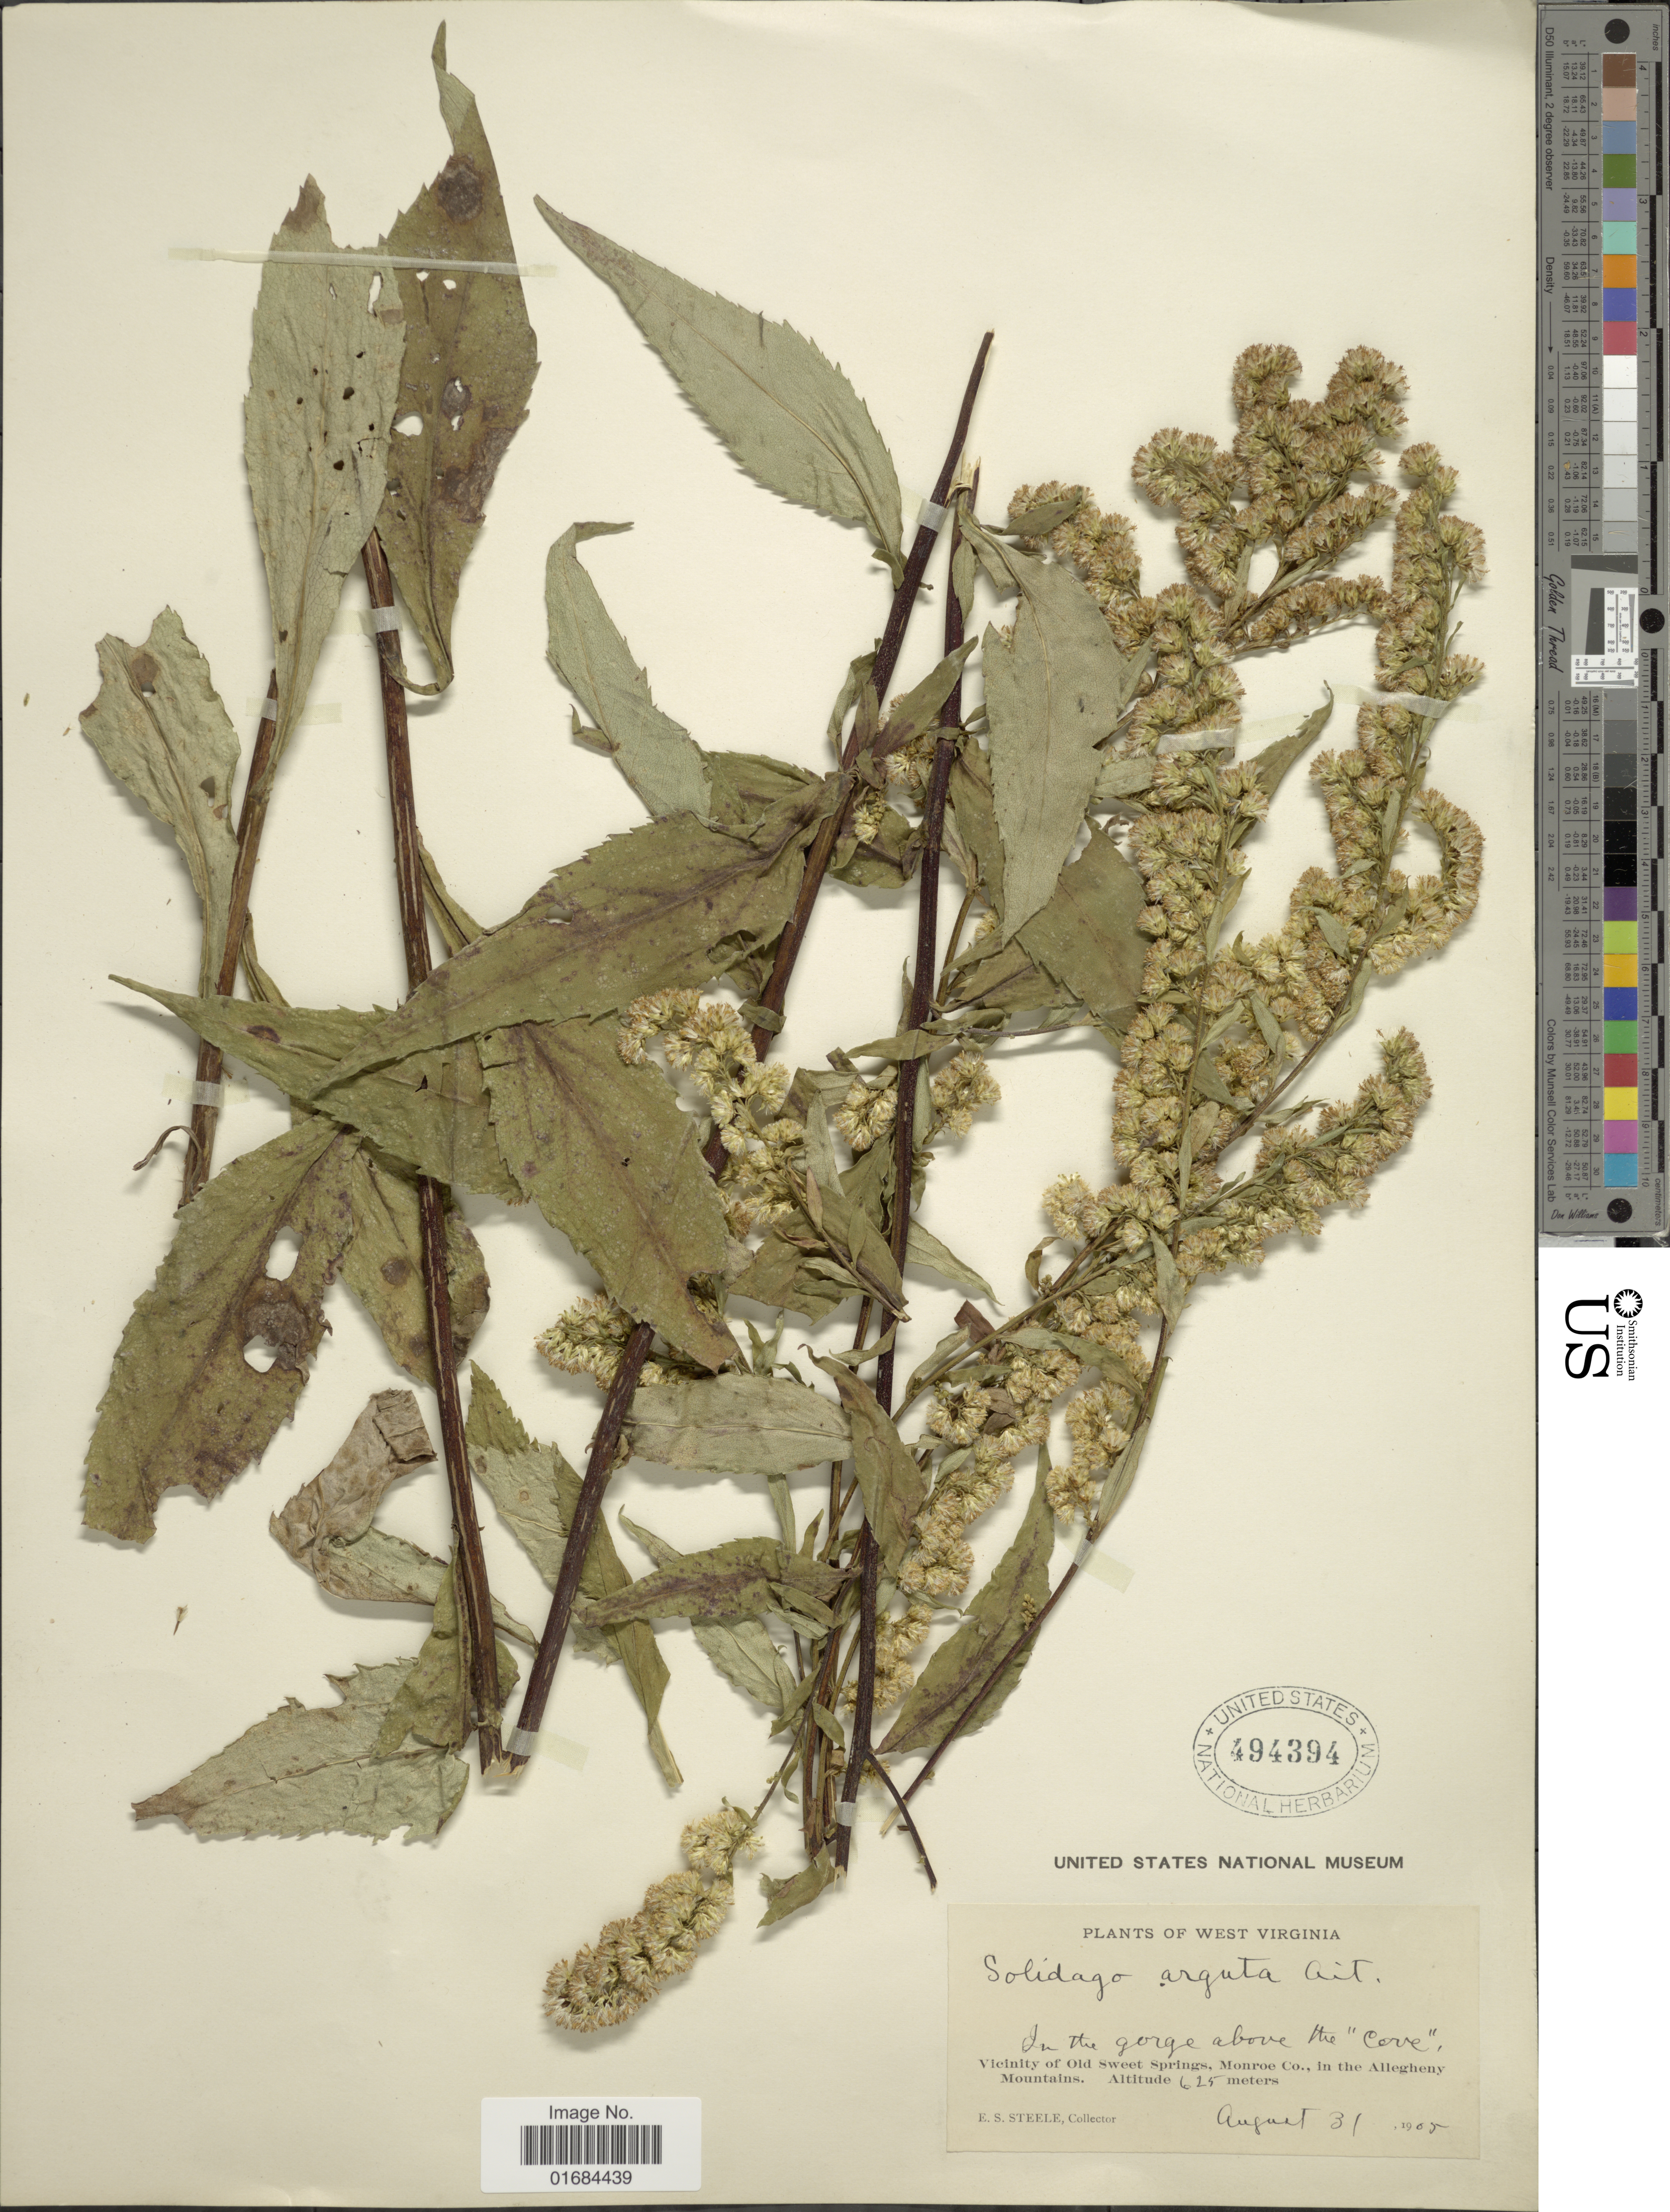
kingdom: Plantae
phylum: Tracheophyta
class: Magnoliopsida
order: Asterales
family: Asteraceae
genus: Solidago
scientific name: Solidago arguta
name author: Aiton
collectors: E. Steele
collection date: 1905-08-31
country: United States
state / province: West Virginia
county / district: Monroe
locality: In the gorge above the "Cove", Vicinity of Old Sweet Springs, Monroe Co. in the Allegheny, Mountains.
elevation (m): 625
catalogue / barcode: US 494394